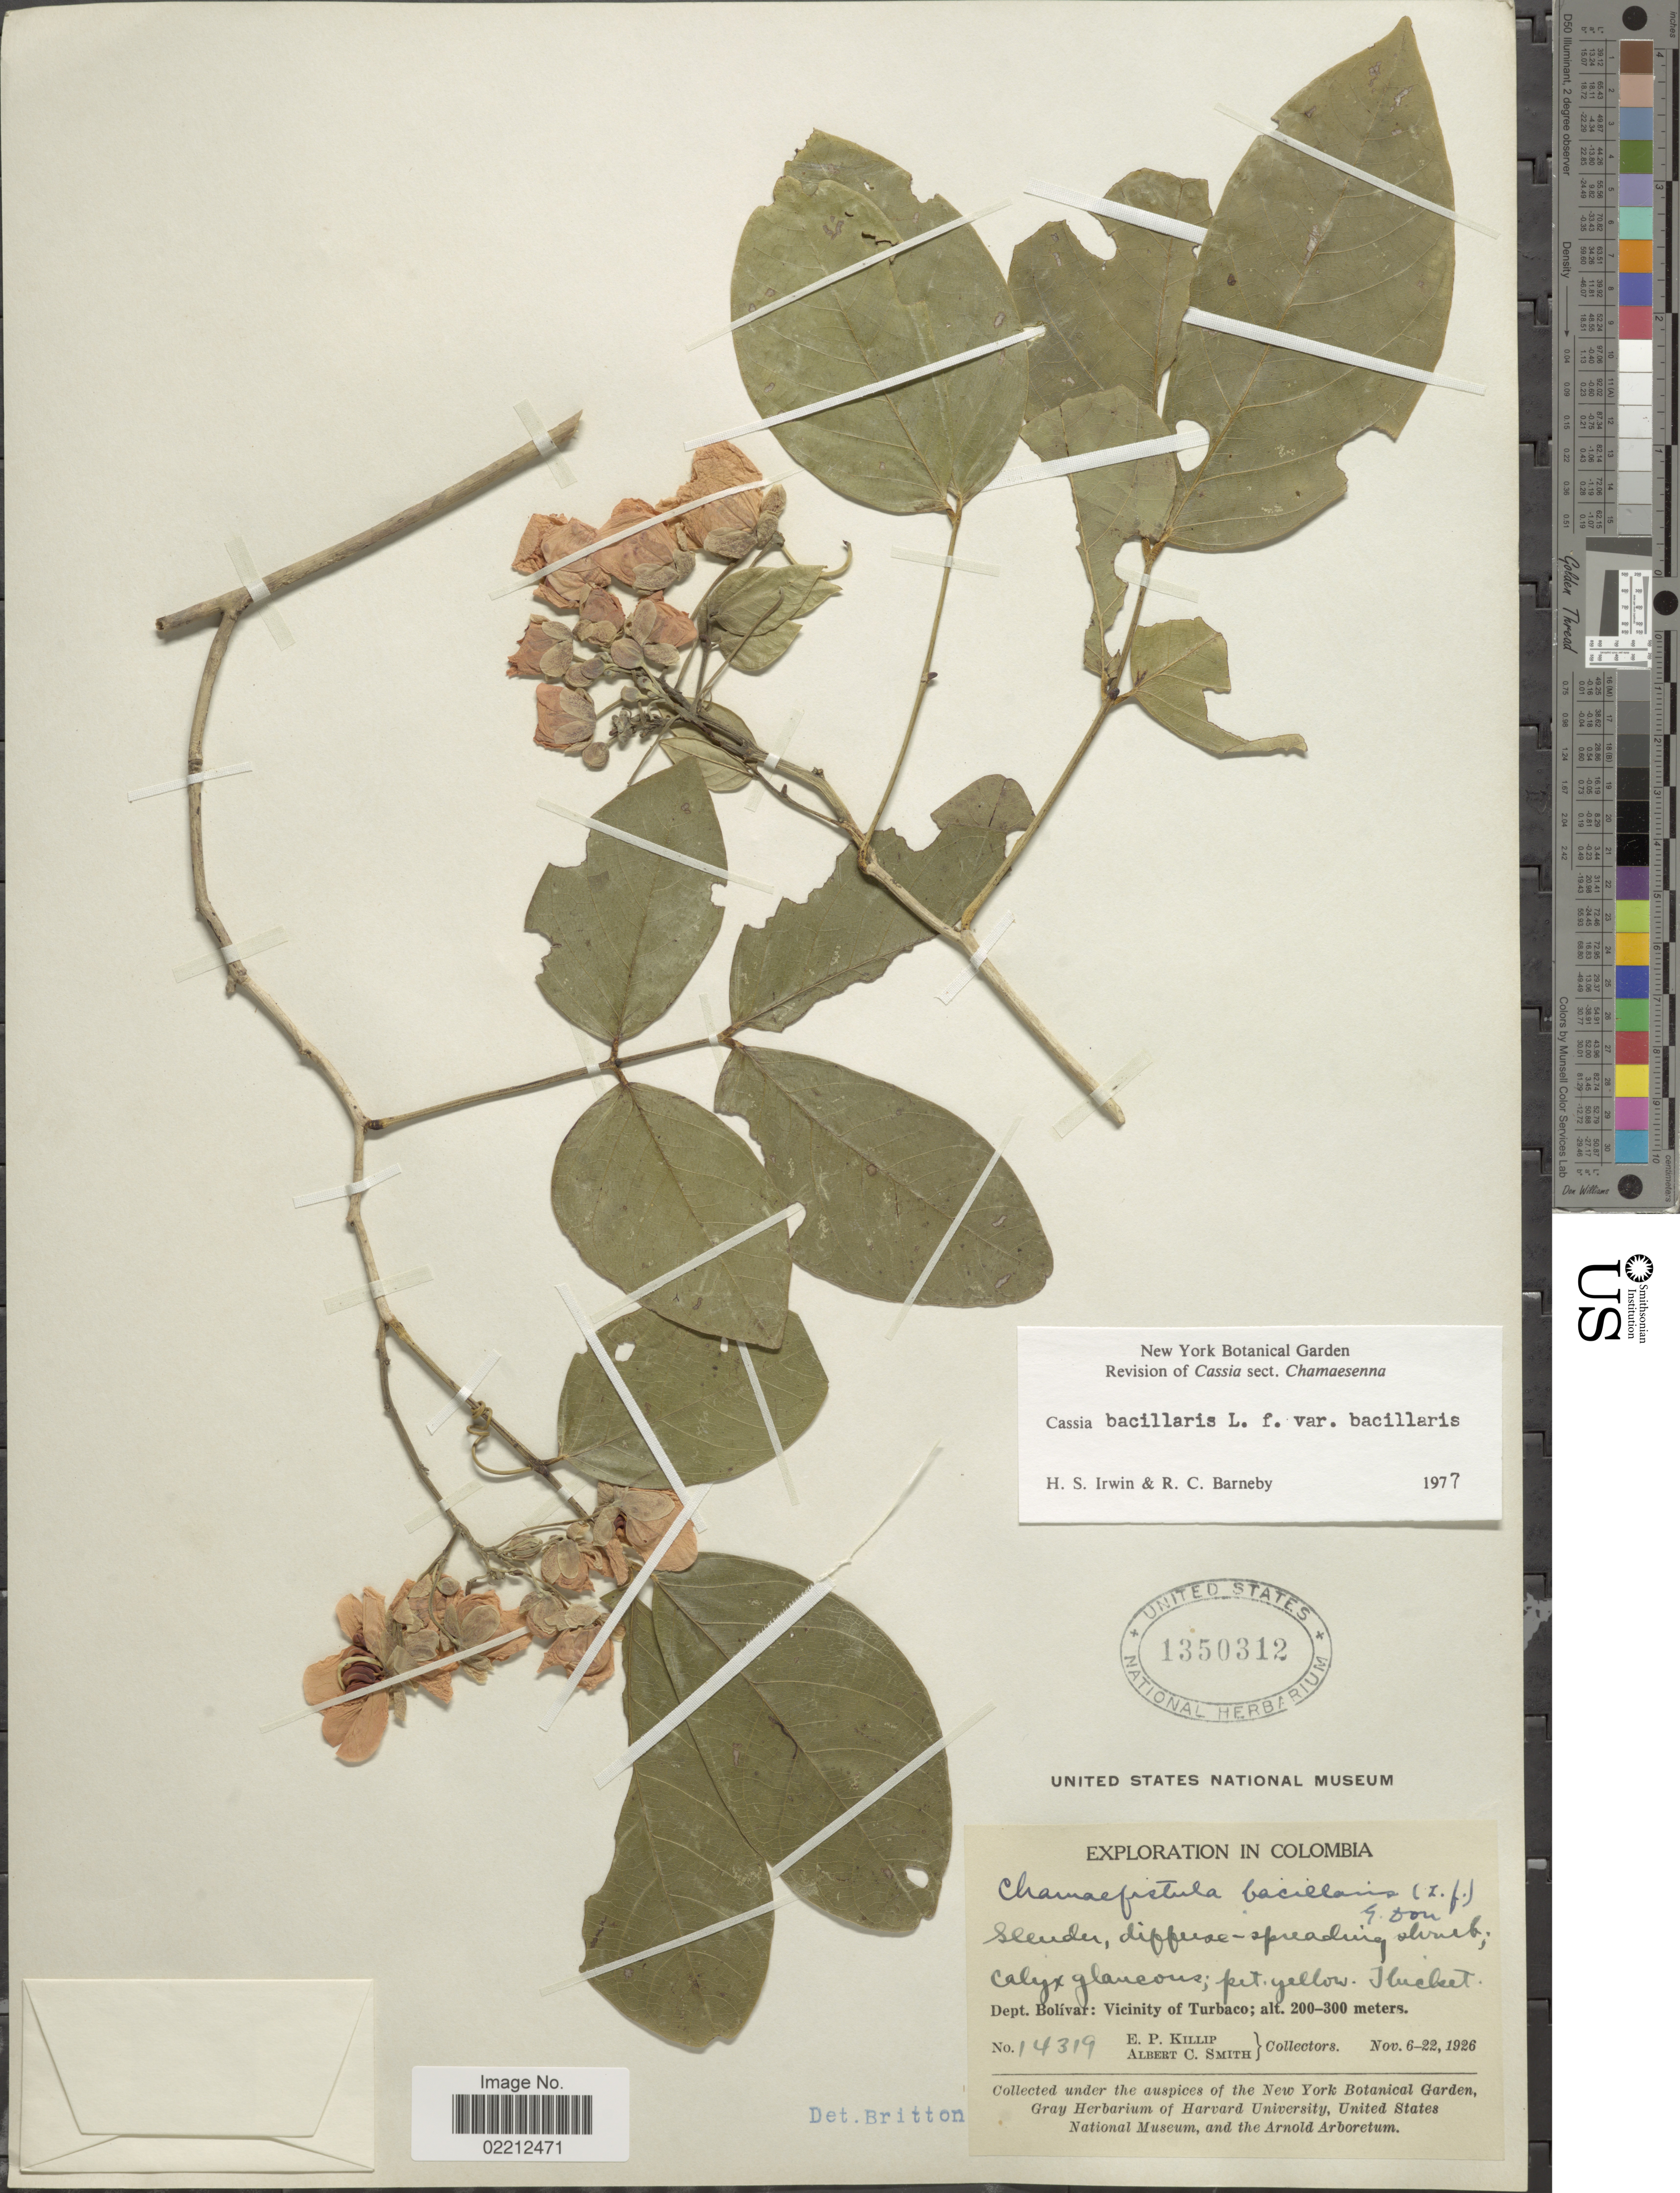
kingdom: Plantae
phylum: Tracheophyta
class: Magnoliopsida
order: Fabales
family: Fabaceae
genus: Senna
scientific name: Senna bacillaris var. bacillaris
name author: (L. f.) H.S. Irwin & Barneby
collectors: E. P. Killip & A. C. Smith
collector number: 14319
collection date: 1926-11-06/1926-11-22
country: Colombia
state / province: Bolívar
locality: Dept. Bolivar: Vicinity of Turbaco.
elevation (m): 200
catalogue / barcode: US 1350312